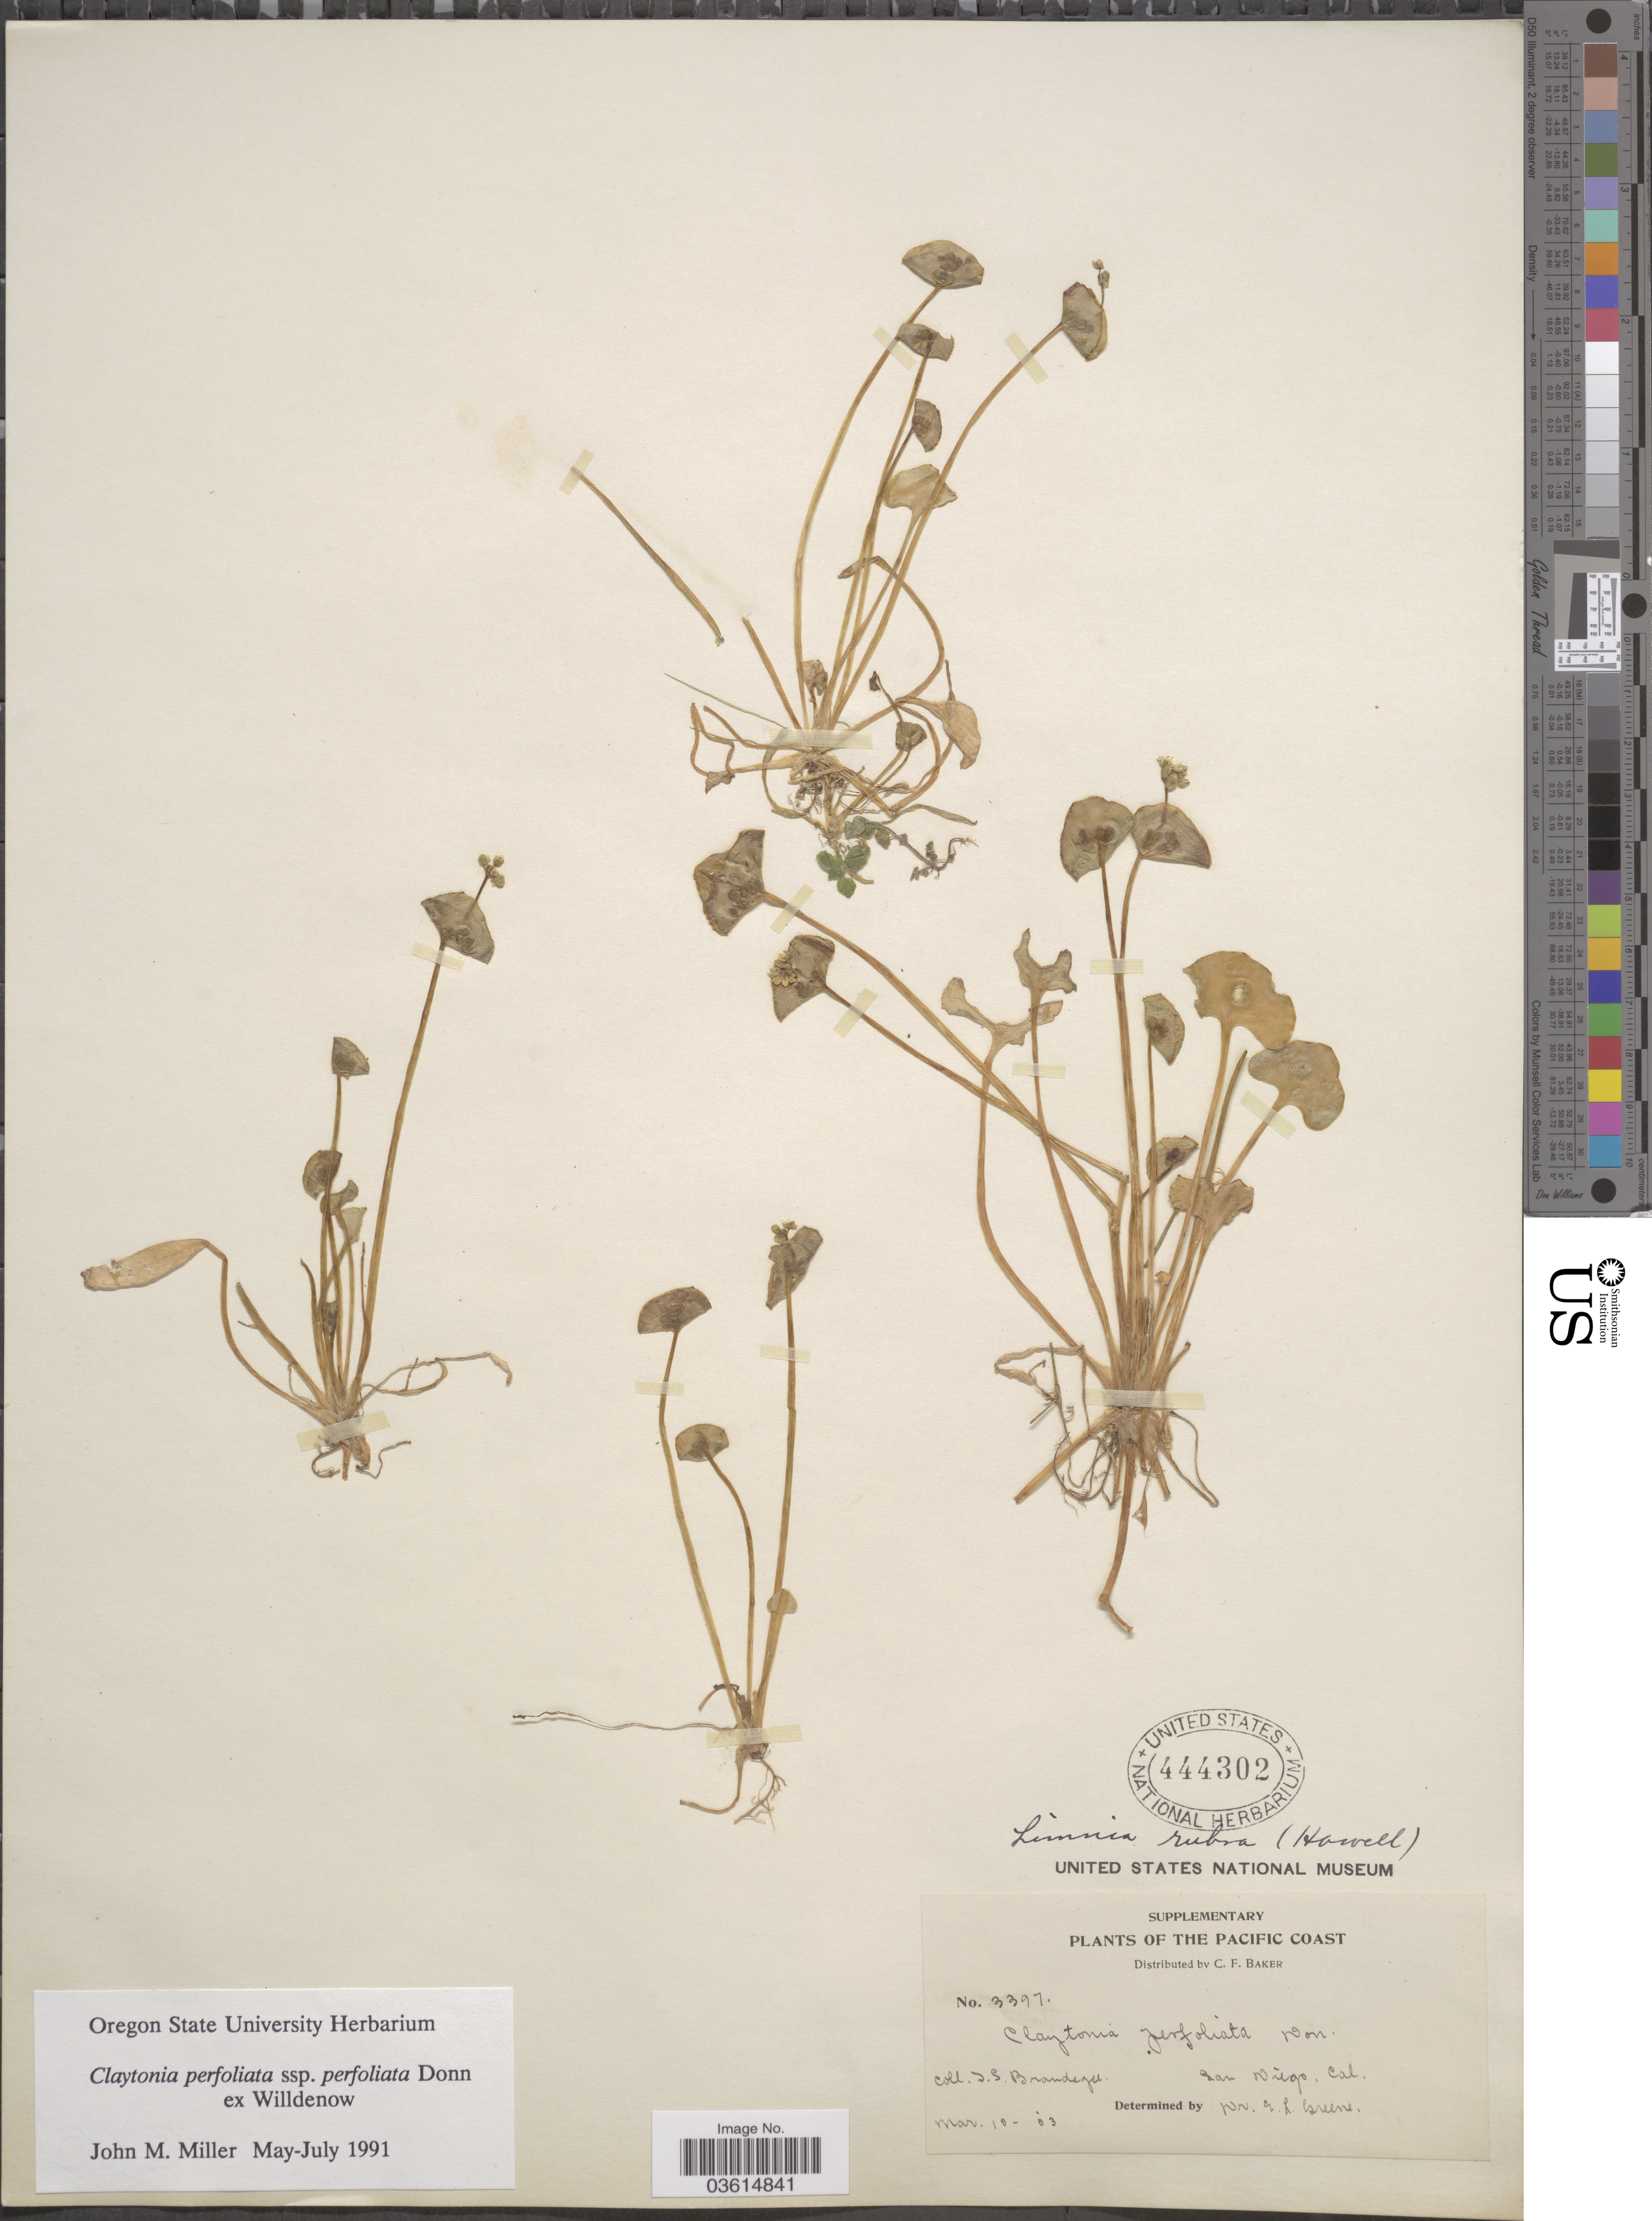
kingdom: Plantae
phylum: Tracheophyta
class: Magnoliopsida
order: Caryophyllales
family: Montiaceae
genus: Claytonia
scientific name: Claytonia perfoliata subsp. perfoliata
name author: Donn ex Willd.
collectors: J. S. Brandegee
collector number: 3397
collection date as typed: Transcribed d/m/y: 10/3/3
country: United States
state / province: California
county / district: San Diego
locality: Pacific Coast. San Diego.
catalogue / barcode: US 444302